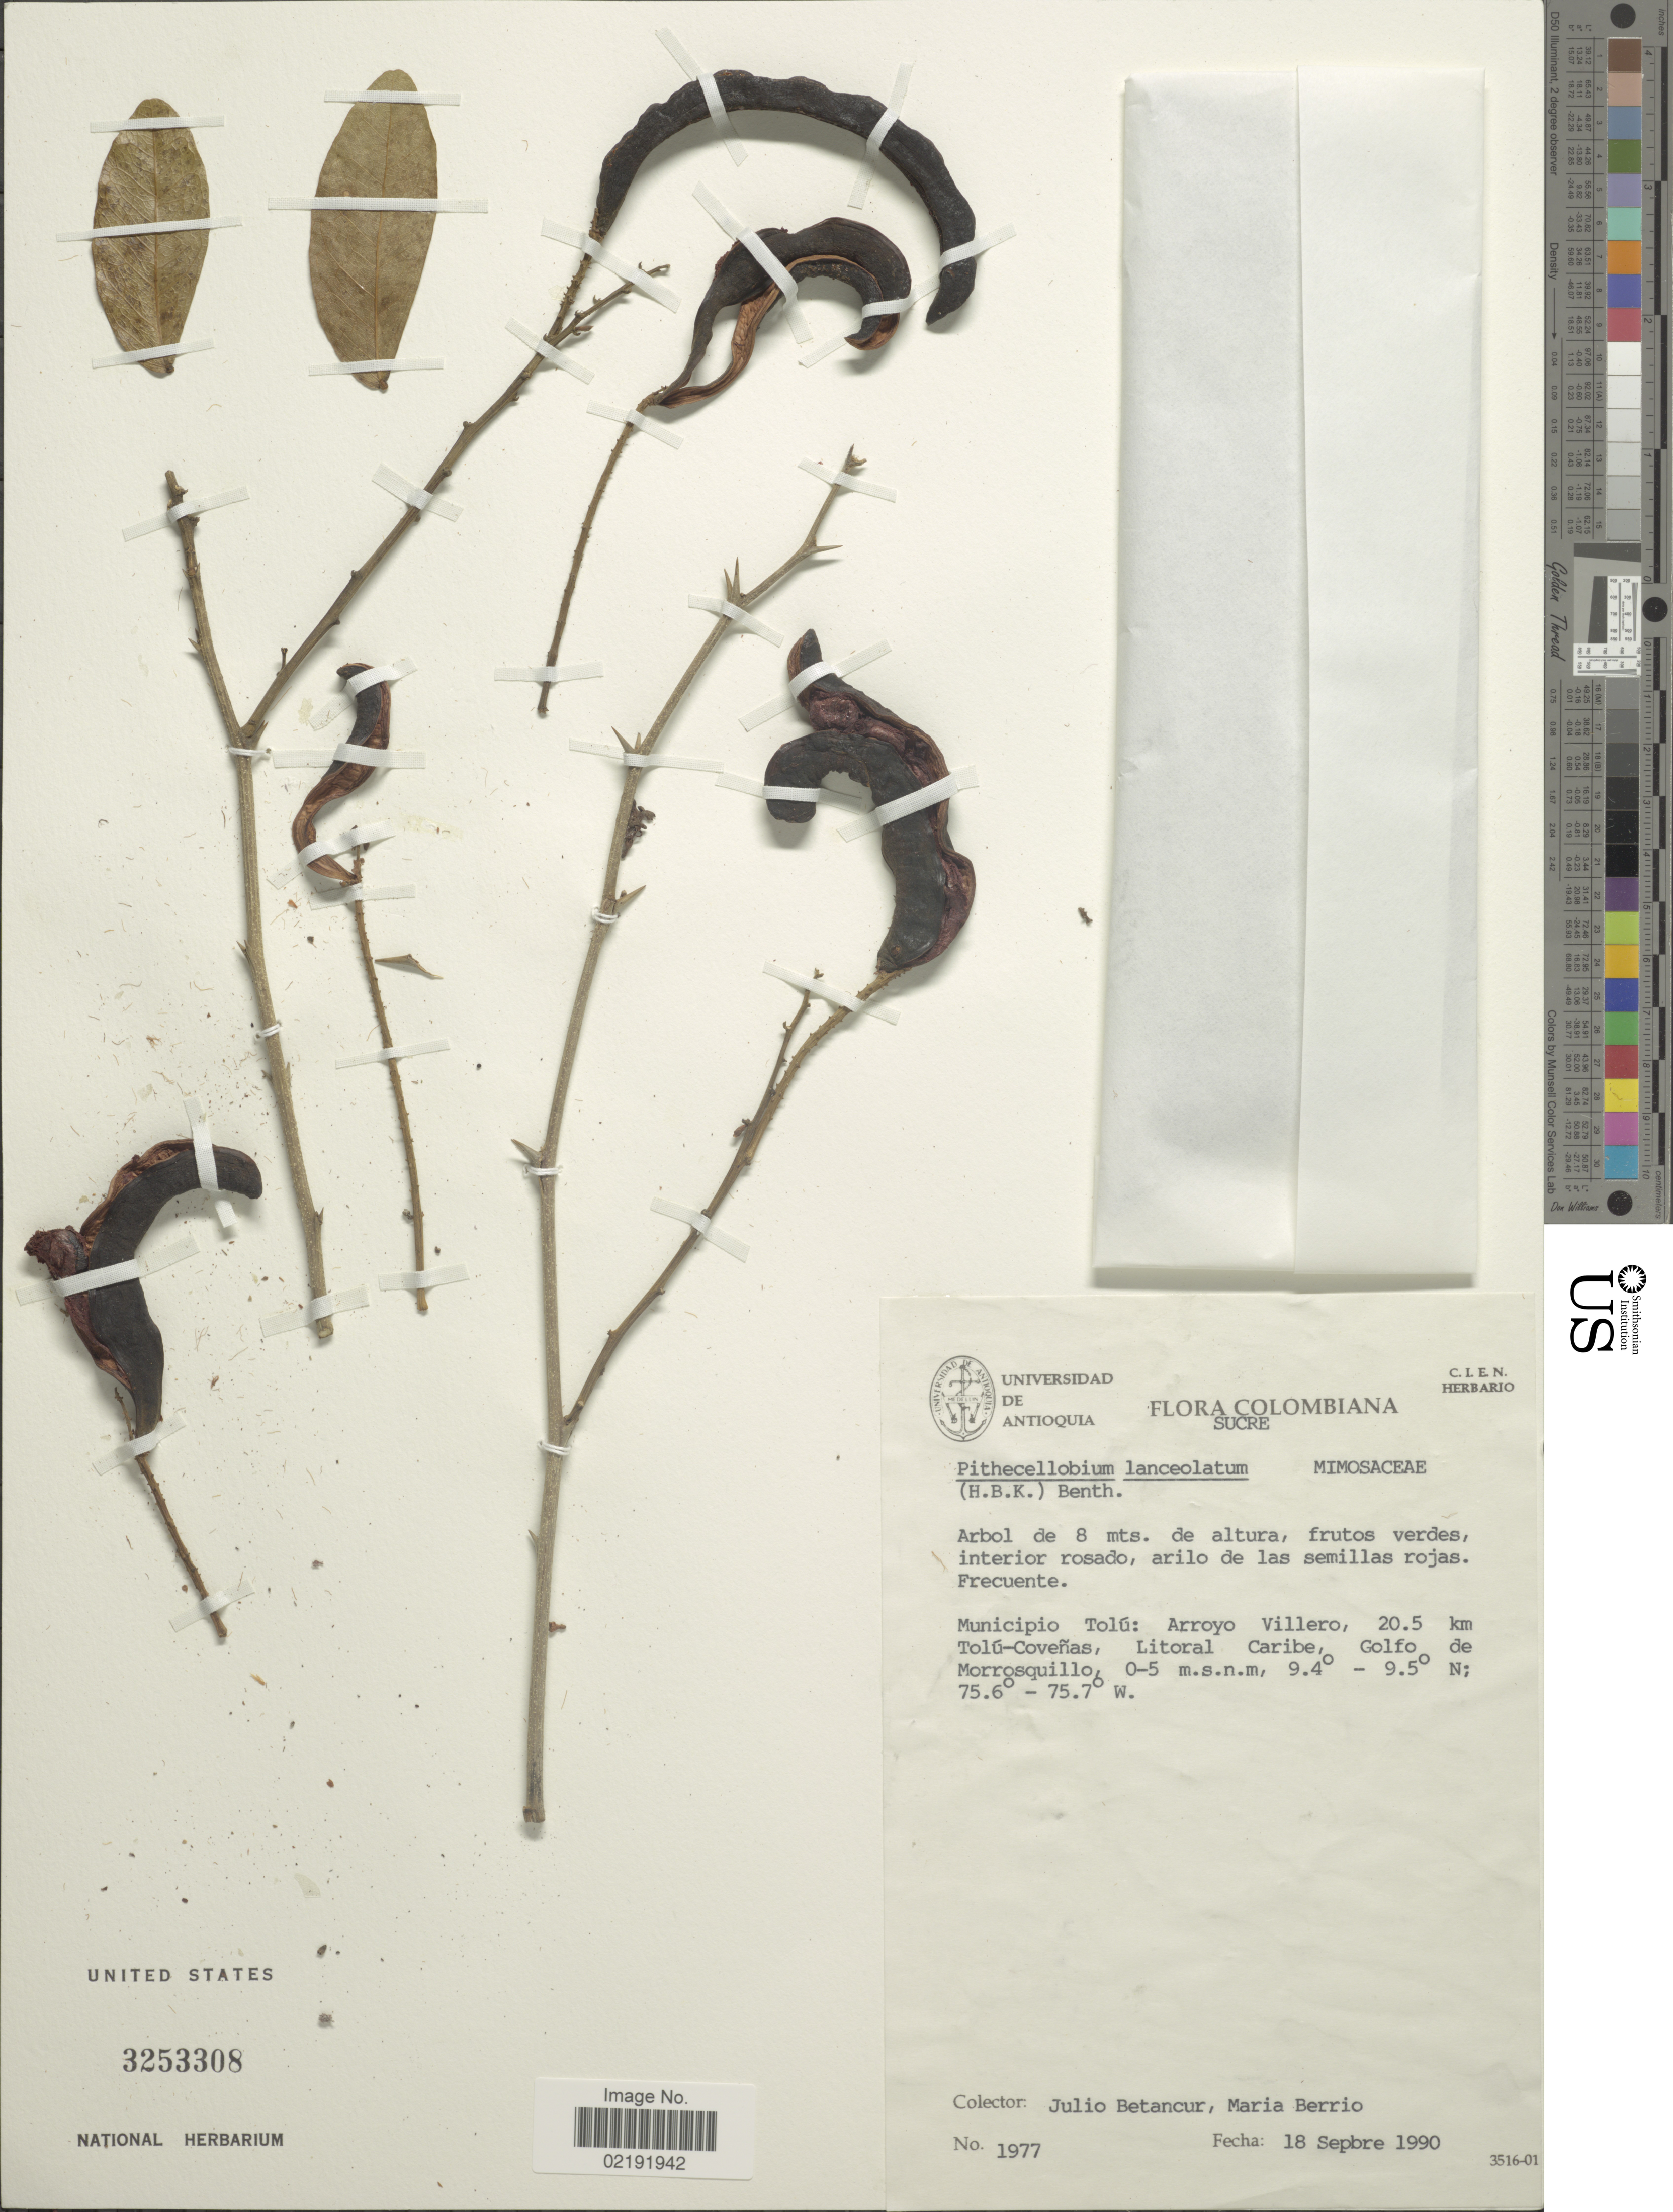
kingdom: Plantae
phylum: Tracheophyta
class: Magnoliopsida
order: Fabales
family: Fabaceae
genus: Pithecellobium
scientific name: Pithecellobium lanceolatum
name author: (Humb. & Bonpl. ex Willd.) Benth.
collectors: J. Betancur & M. Berrio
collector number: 1977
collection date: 1990-09-18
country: Colombia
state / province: Sucre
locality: Municipio Tolú: Arroyo Villero, 20.5 km Tolú-Coveñas, Litoral Caribe, Golfo de Morrosquillo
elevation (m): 0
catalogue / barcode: US 3253308